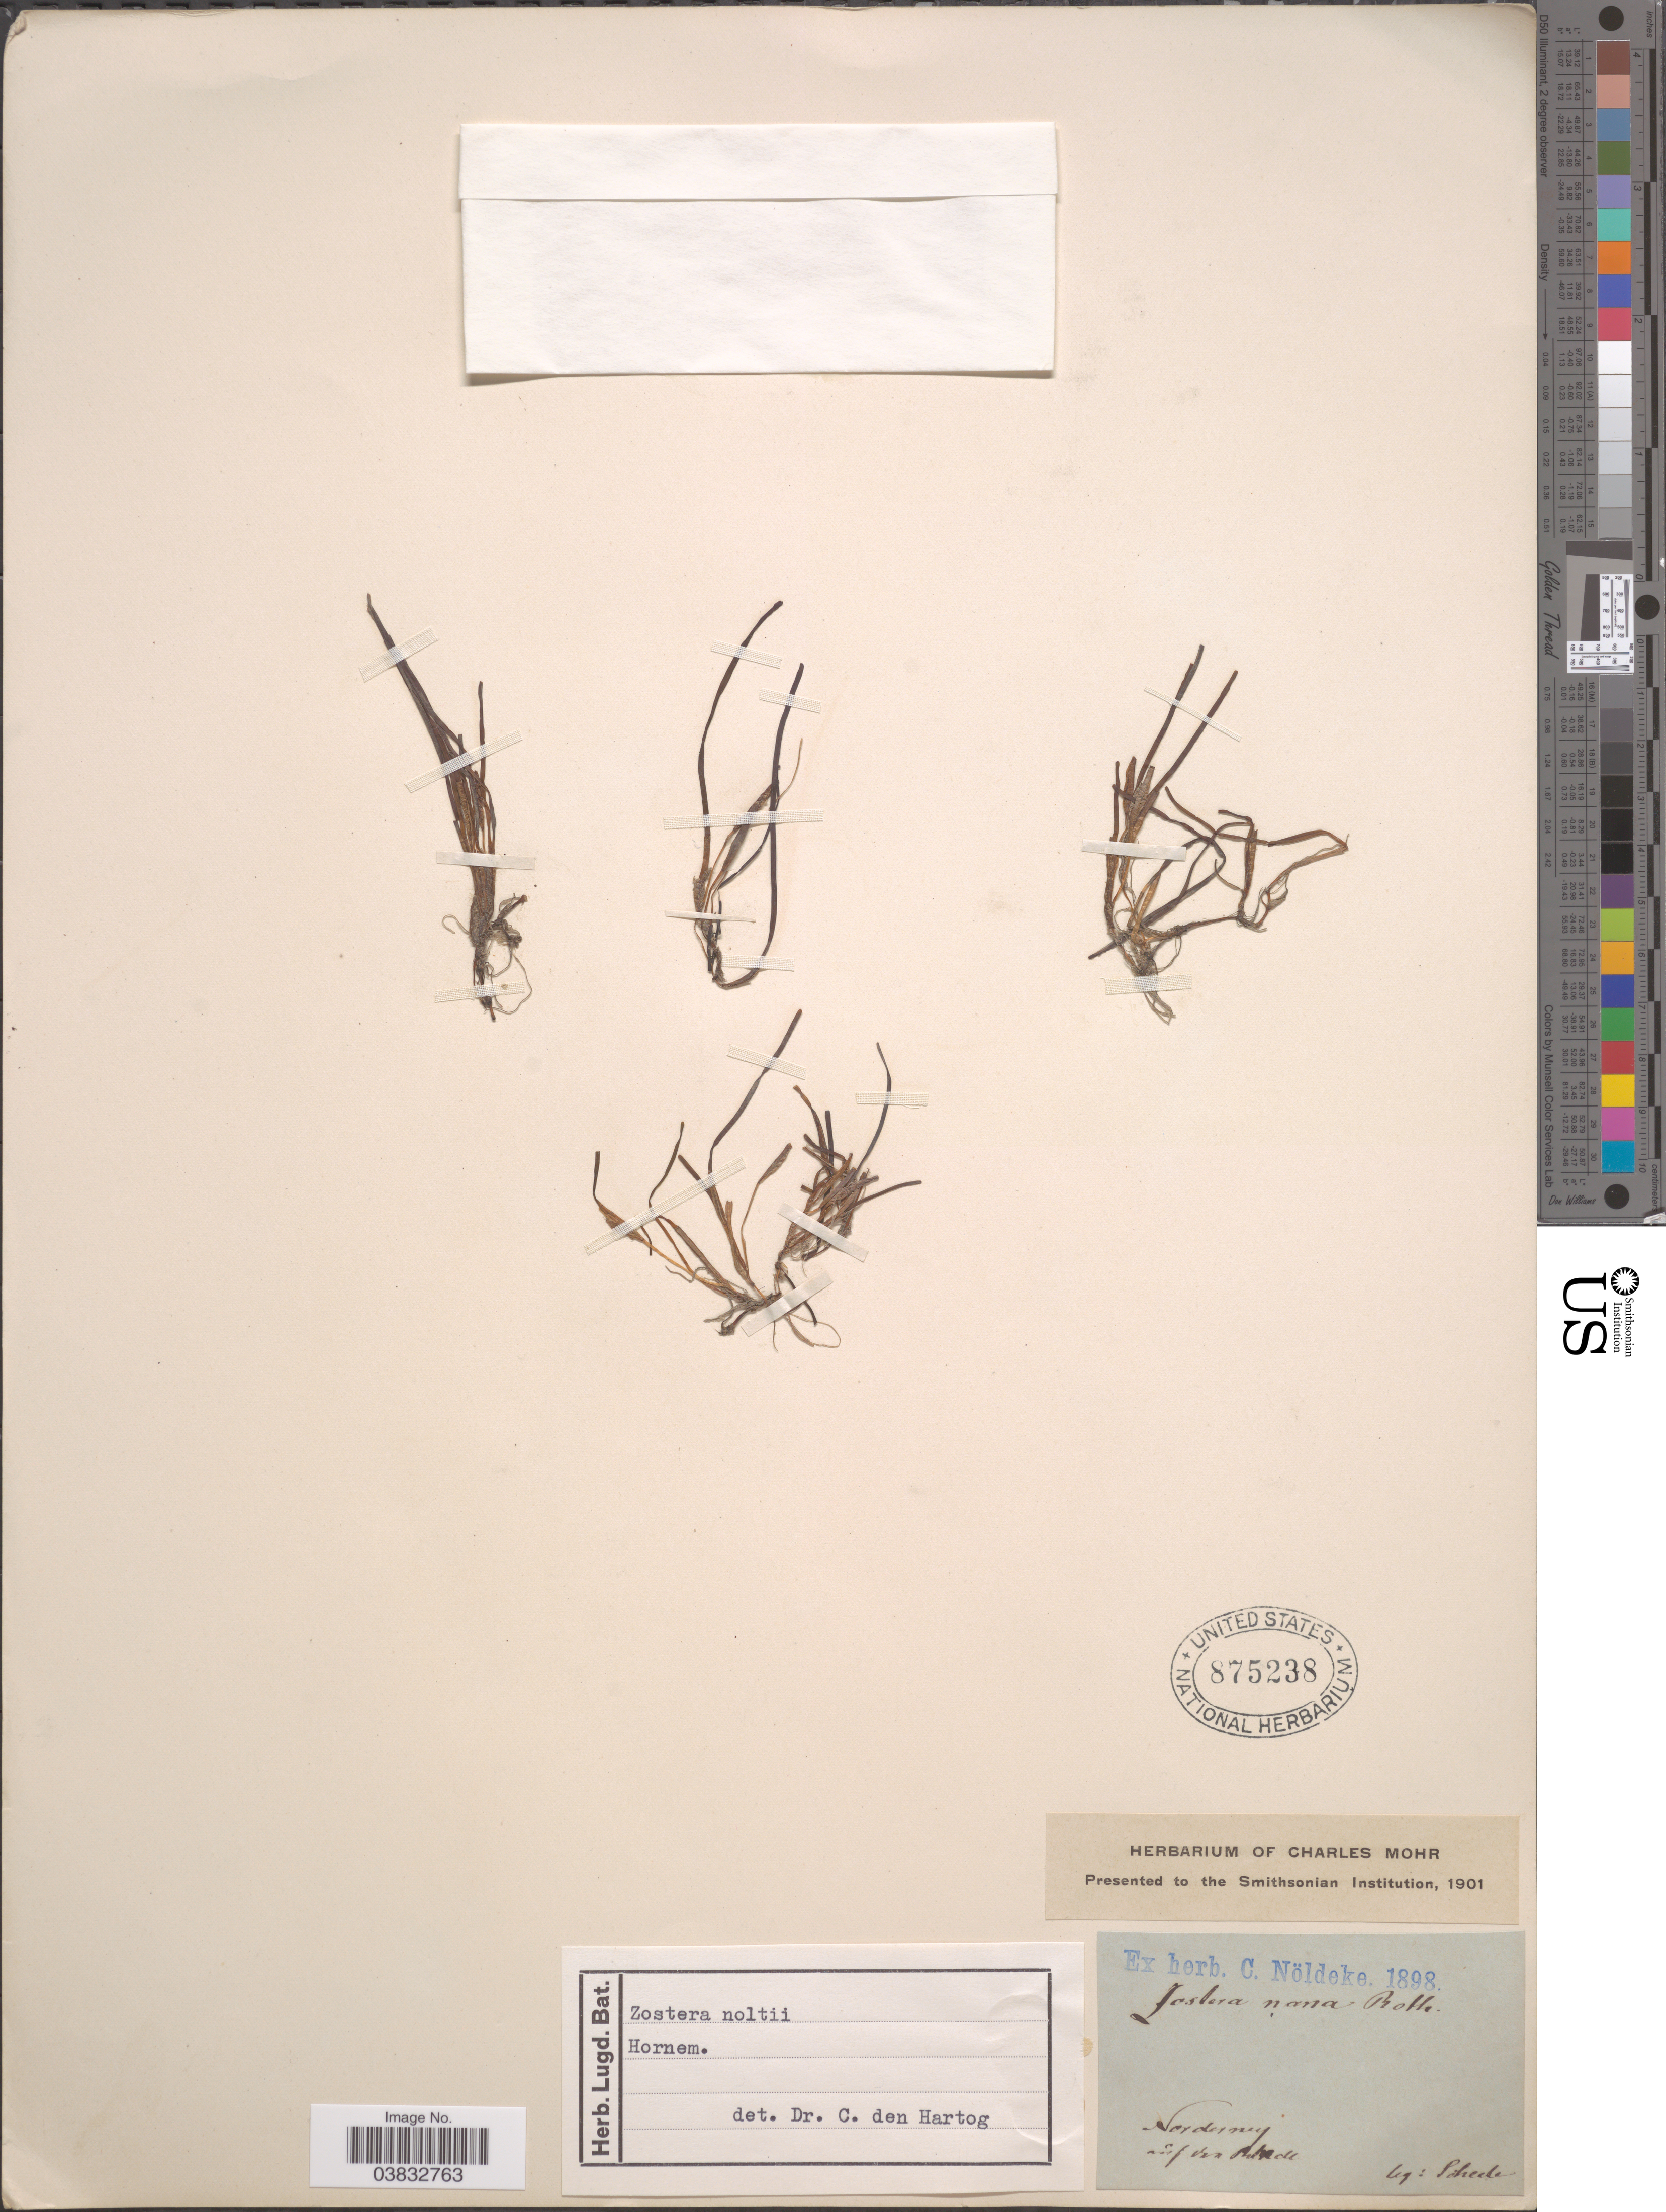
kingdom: Plantae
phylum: Tracheophyta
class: Liliopsida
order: Alismatales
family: Zosteraceae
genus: Zostera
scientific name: Zostera noltii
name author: Hornem.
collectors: Schede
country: Germany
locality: Norderney auf den Pulle. [interpreted]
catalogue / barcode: US 875238